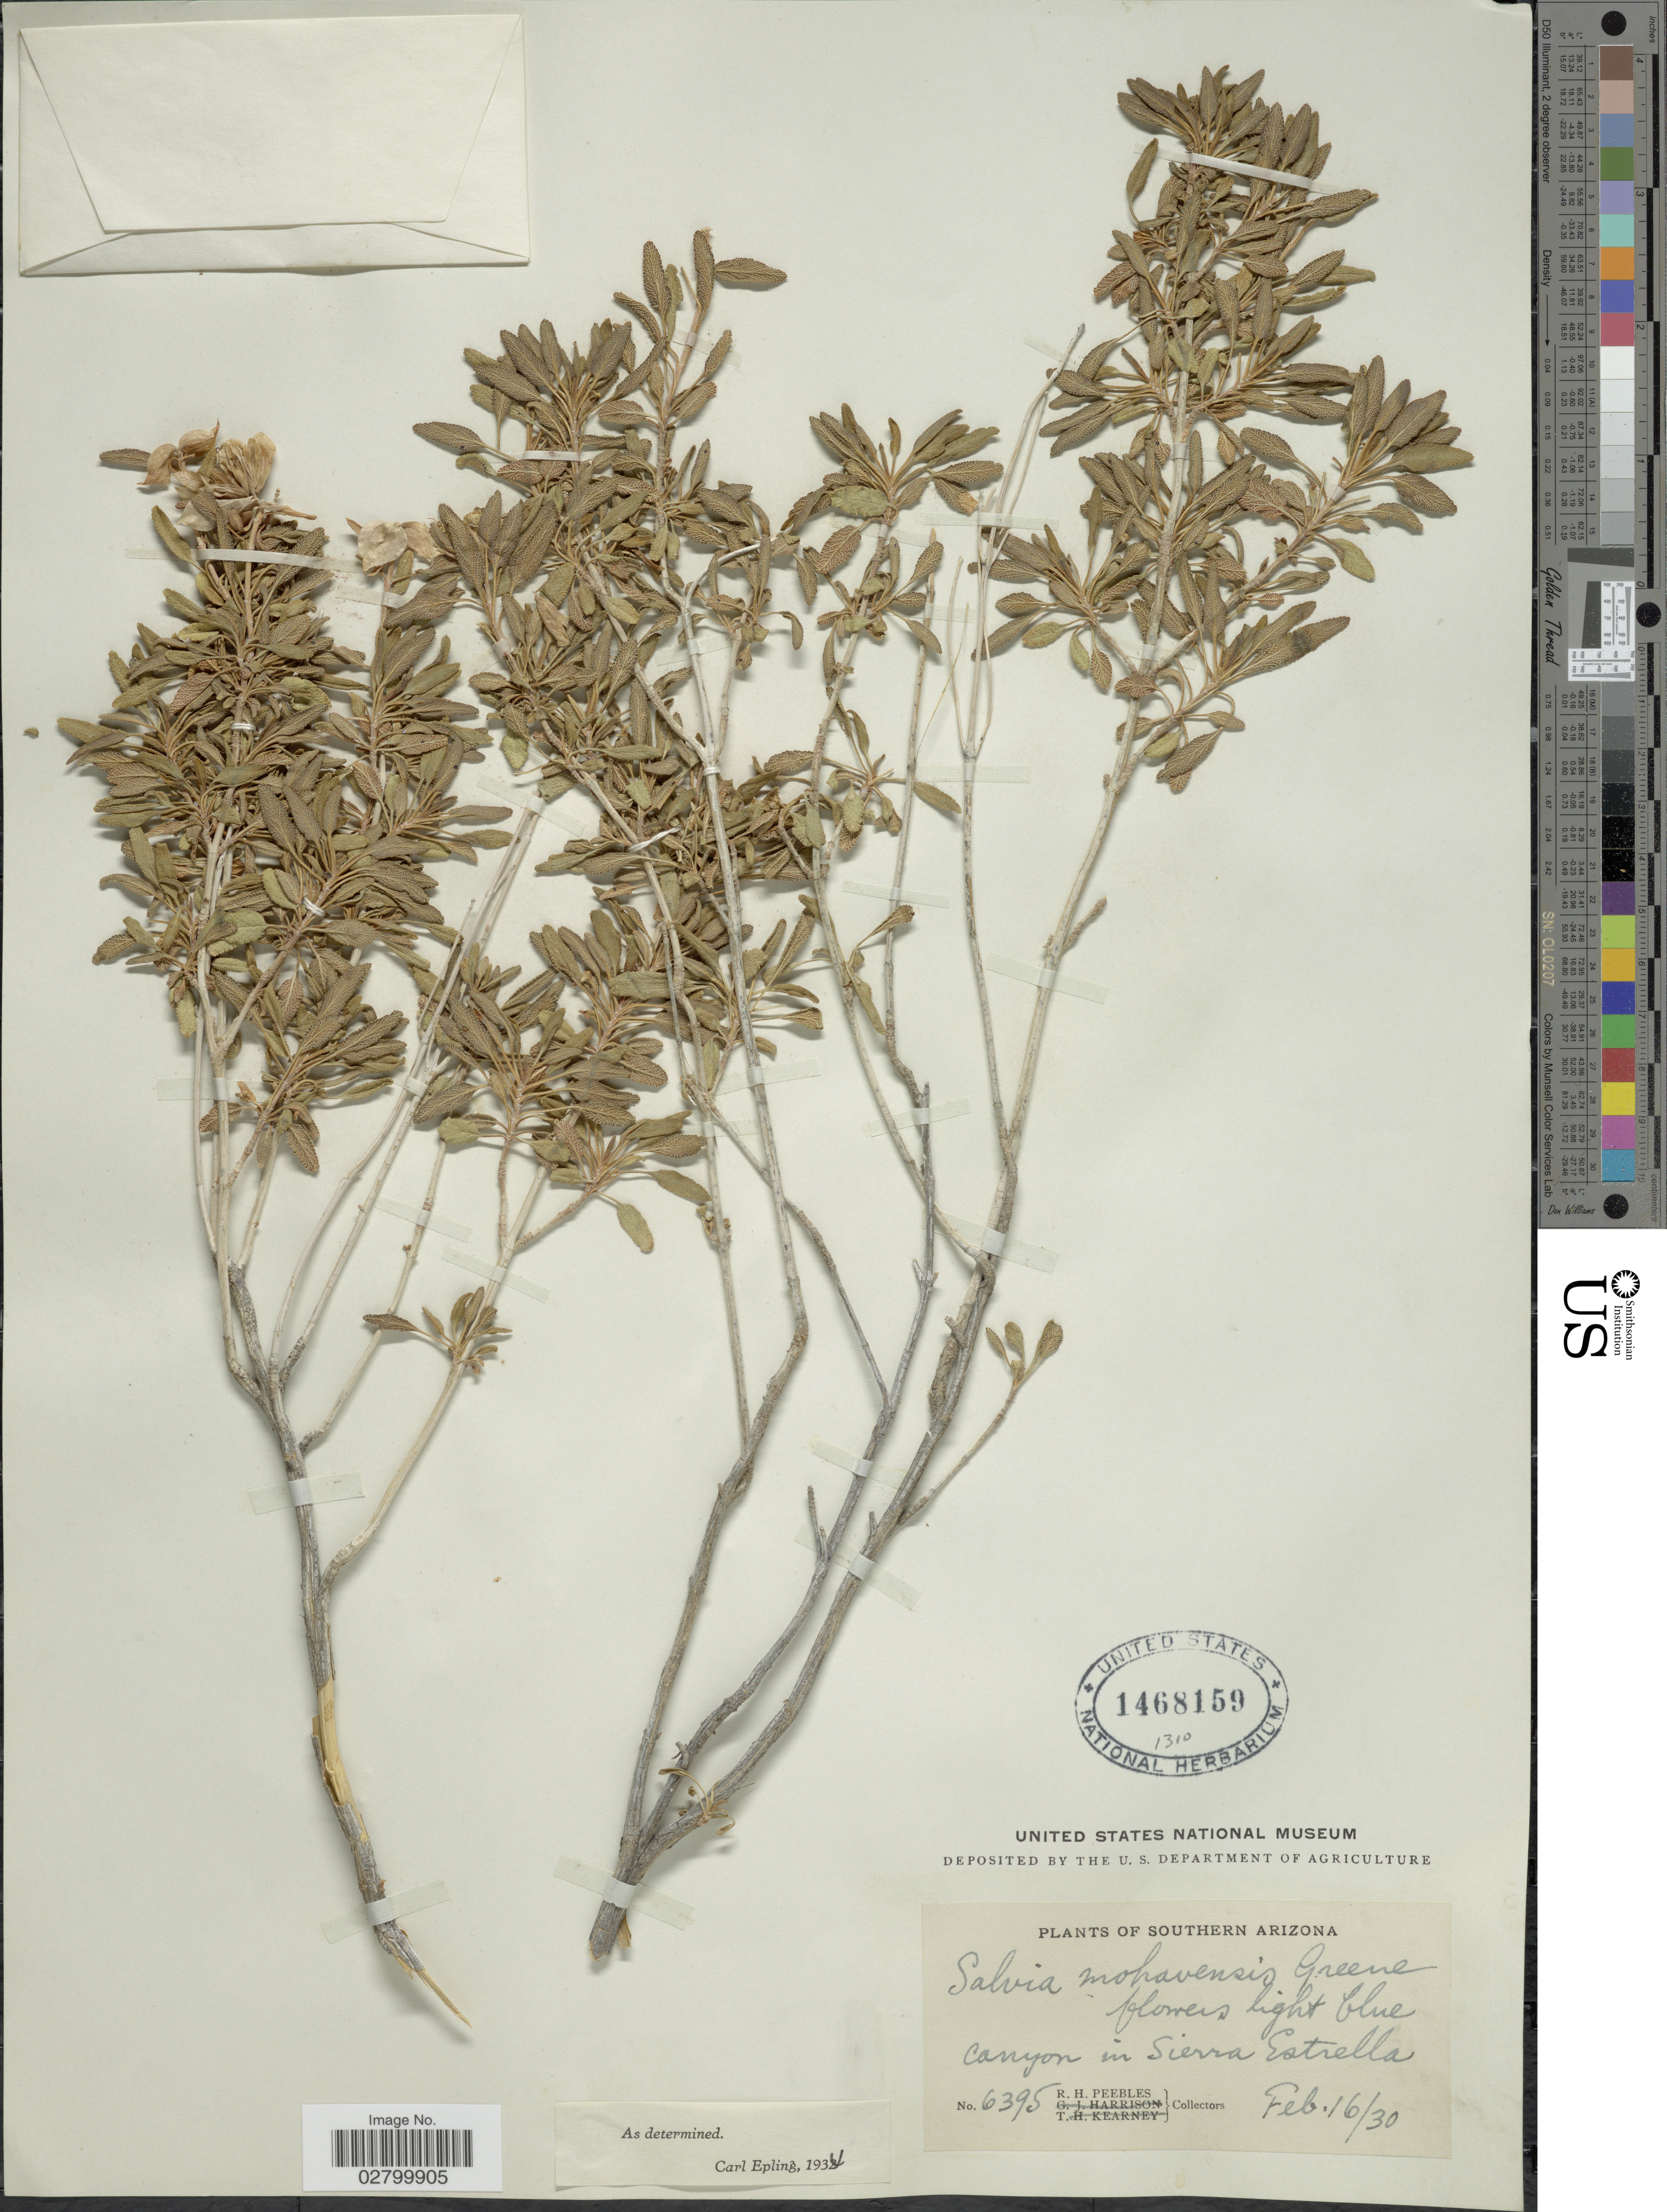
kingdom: Plantae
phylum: Tracheophyta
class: Magnoliopsida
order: Lamiales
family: Lamiaceae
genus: Salvia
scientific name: Salvia mohavensis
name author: Greene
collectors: R. H. Peebles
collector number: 6395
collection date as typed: Transcribed d/m/y: 16/2/30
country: United States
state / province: Arizona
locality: Southern Arizona. Canyon in Sierra Estrella.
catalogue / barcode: US 1468159